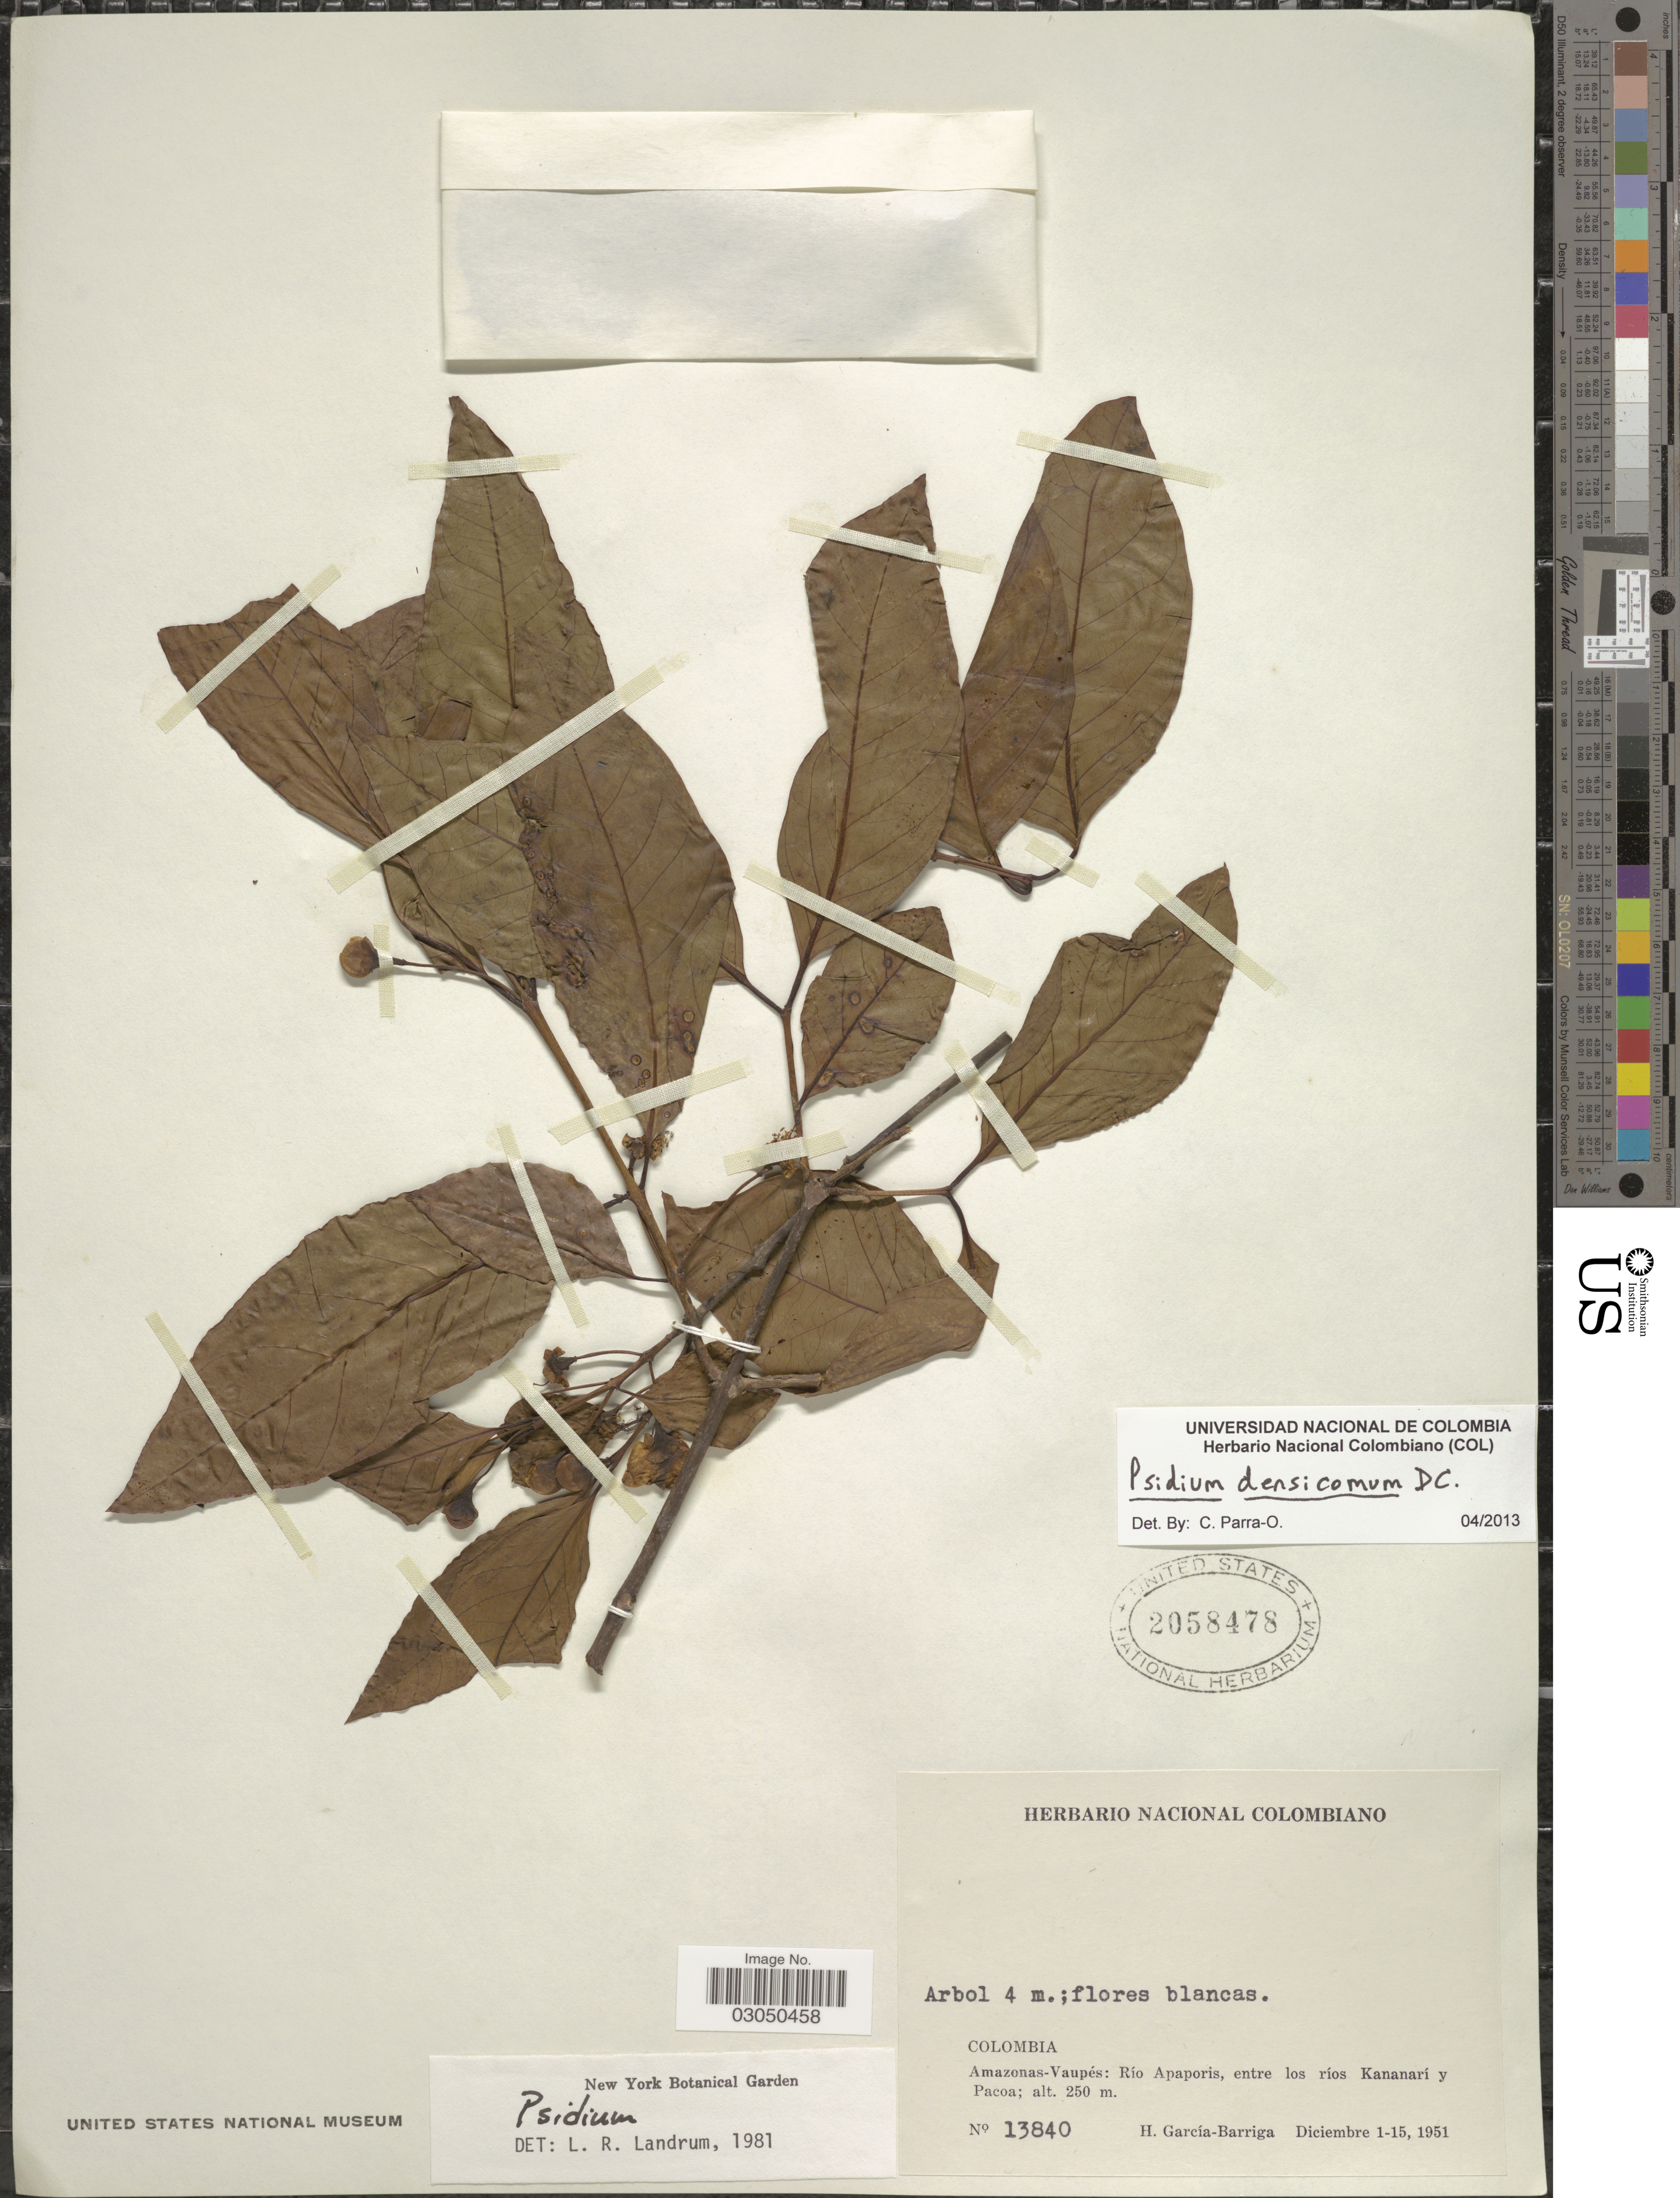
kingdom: Plantae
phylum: Tracheophyta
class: Magnoliopsida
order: Myrtales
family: Myrtaceae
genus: Psidium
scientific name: Psidium densicomum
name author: DC.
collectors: H. García Barriga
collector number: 13840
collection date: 1951-12-01/1951-12-15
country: Colombia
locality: Amazonas-Vaupés: Río Apaporis, entre los ríos Kananarí y Pacoa.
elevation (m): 250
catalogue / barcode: US 2058478